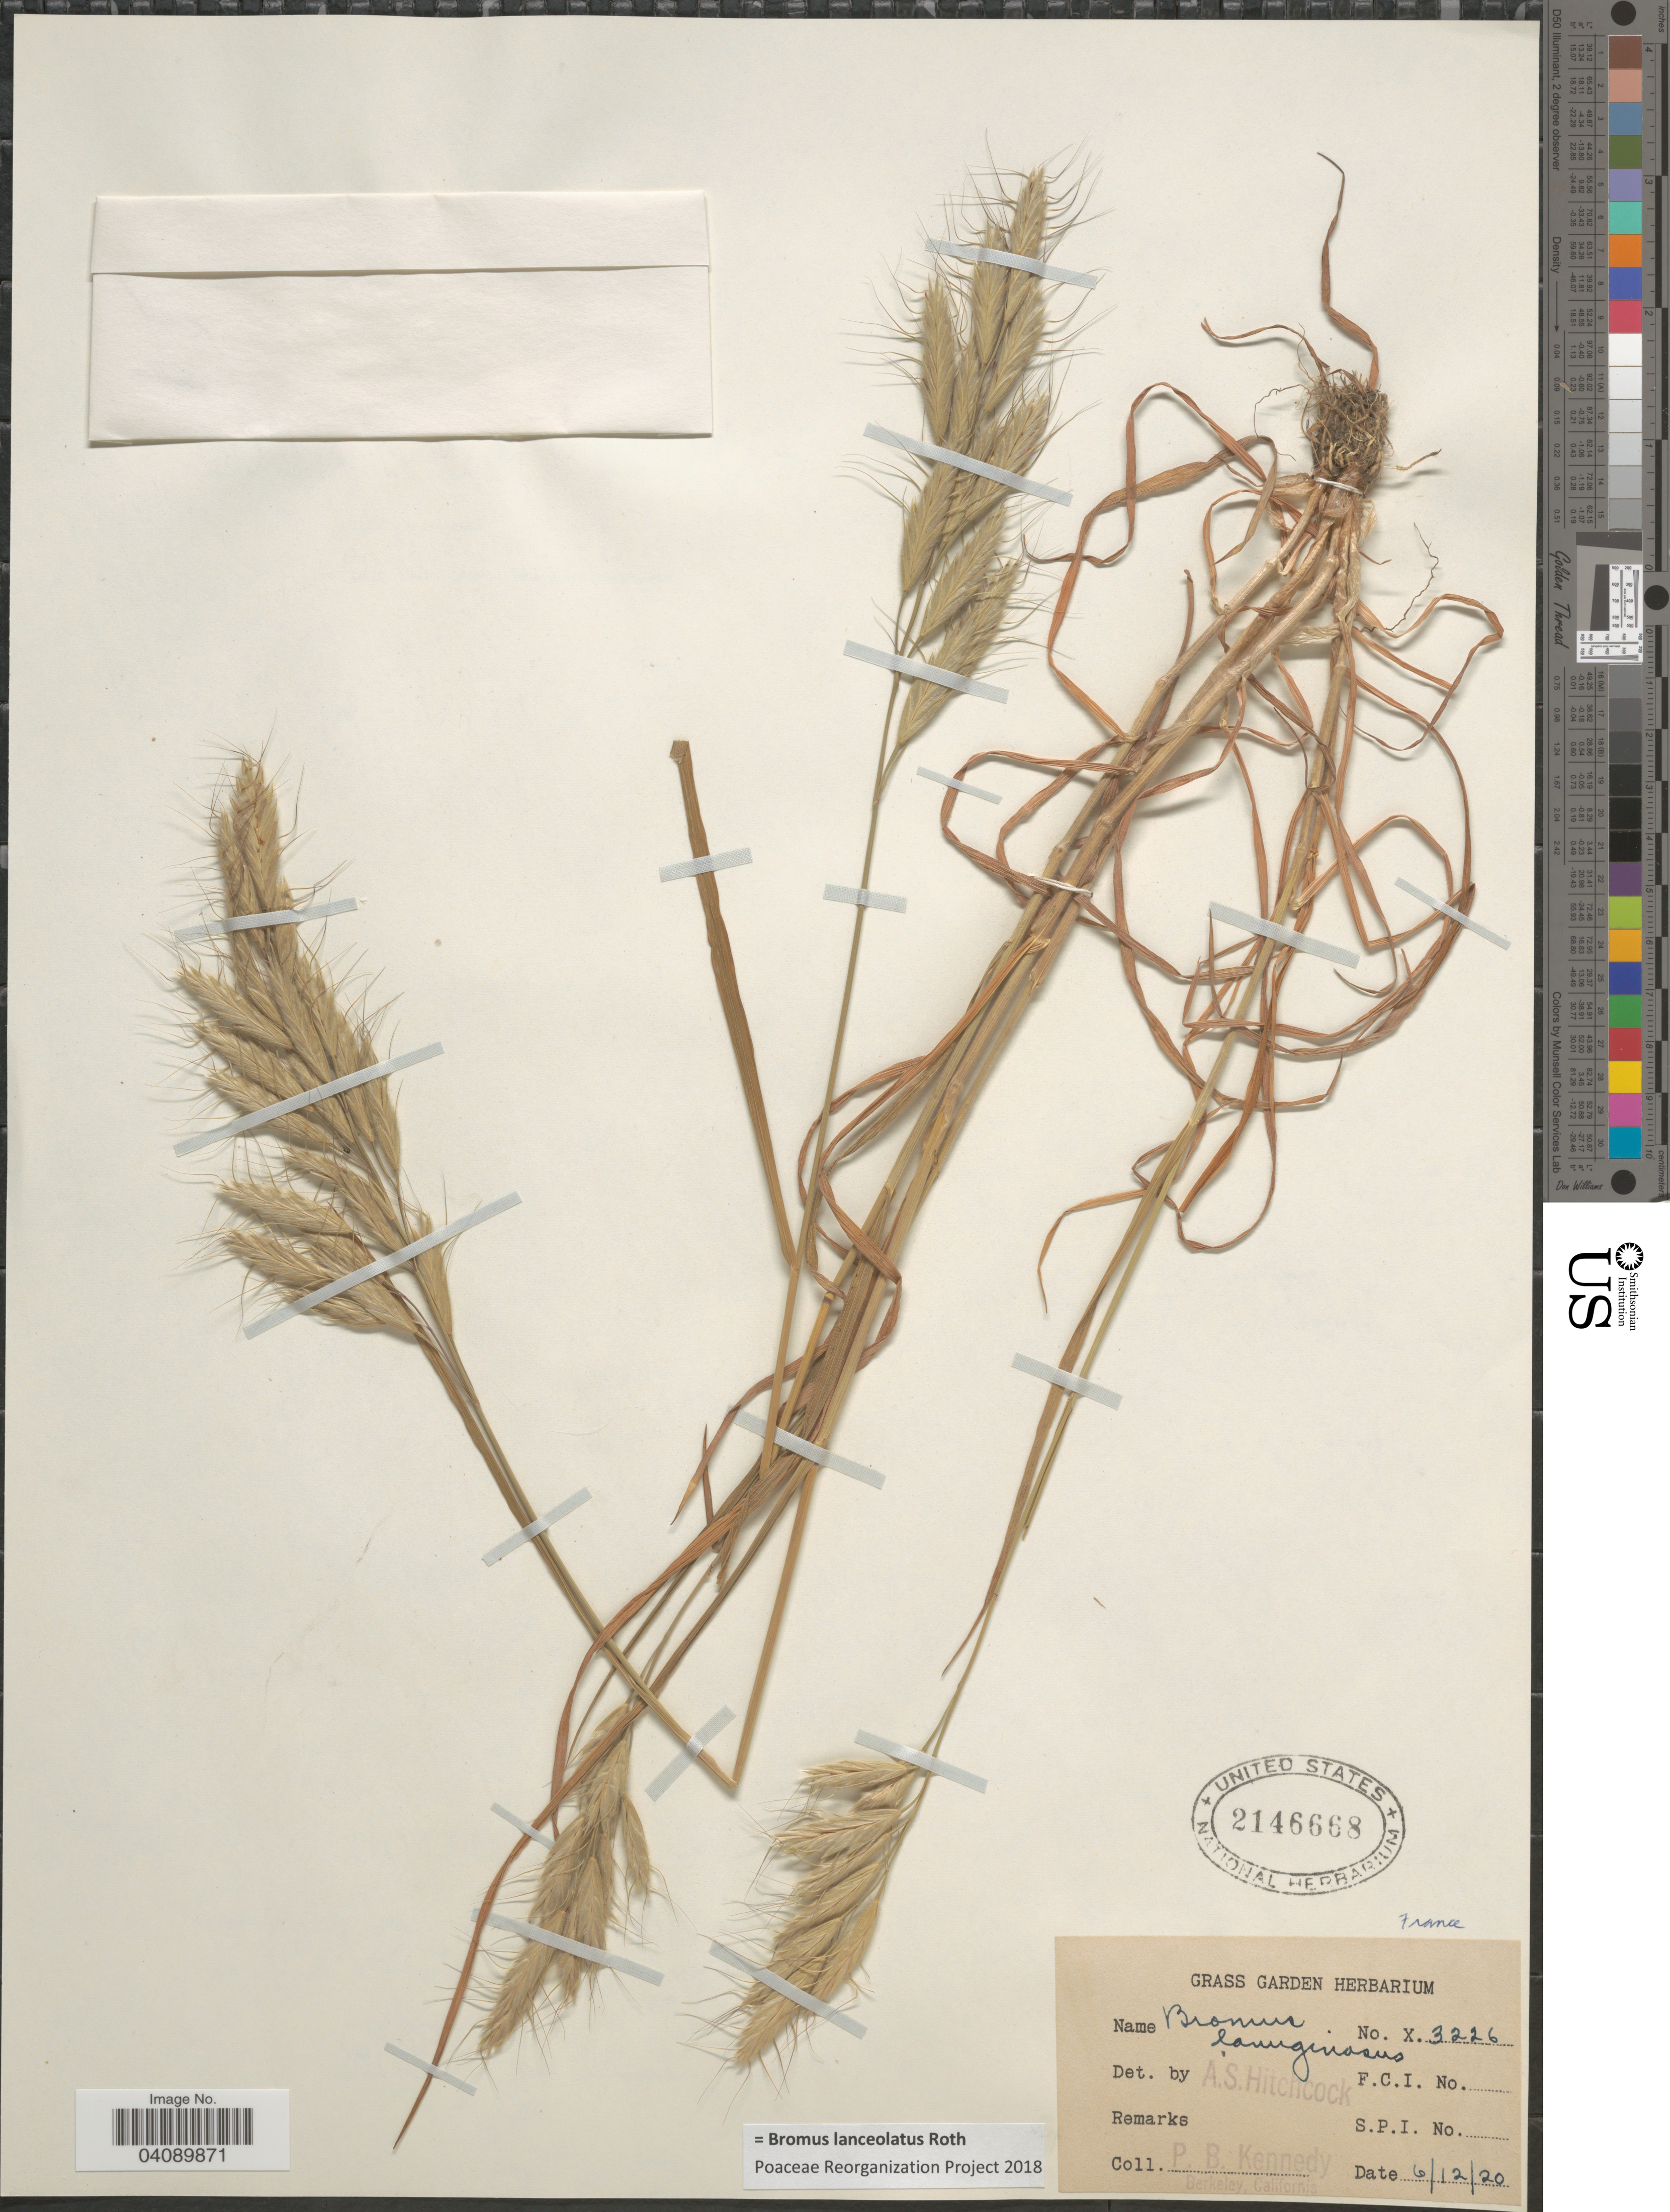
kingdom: Plantae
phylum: Tracheophyta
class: Liliopsida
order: Poales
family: Poaceae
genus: Bromus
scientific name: Bromus lanceolatus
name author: Roth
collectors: P. B. Kennedy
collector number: X.3226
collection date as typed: Transcribed d/m/y: 12/6/20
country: France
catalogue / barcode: US 2146668